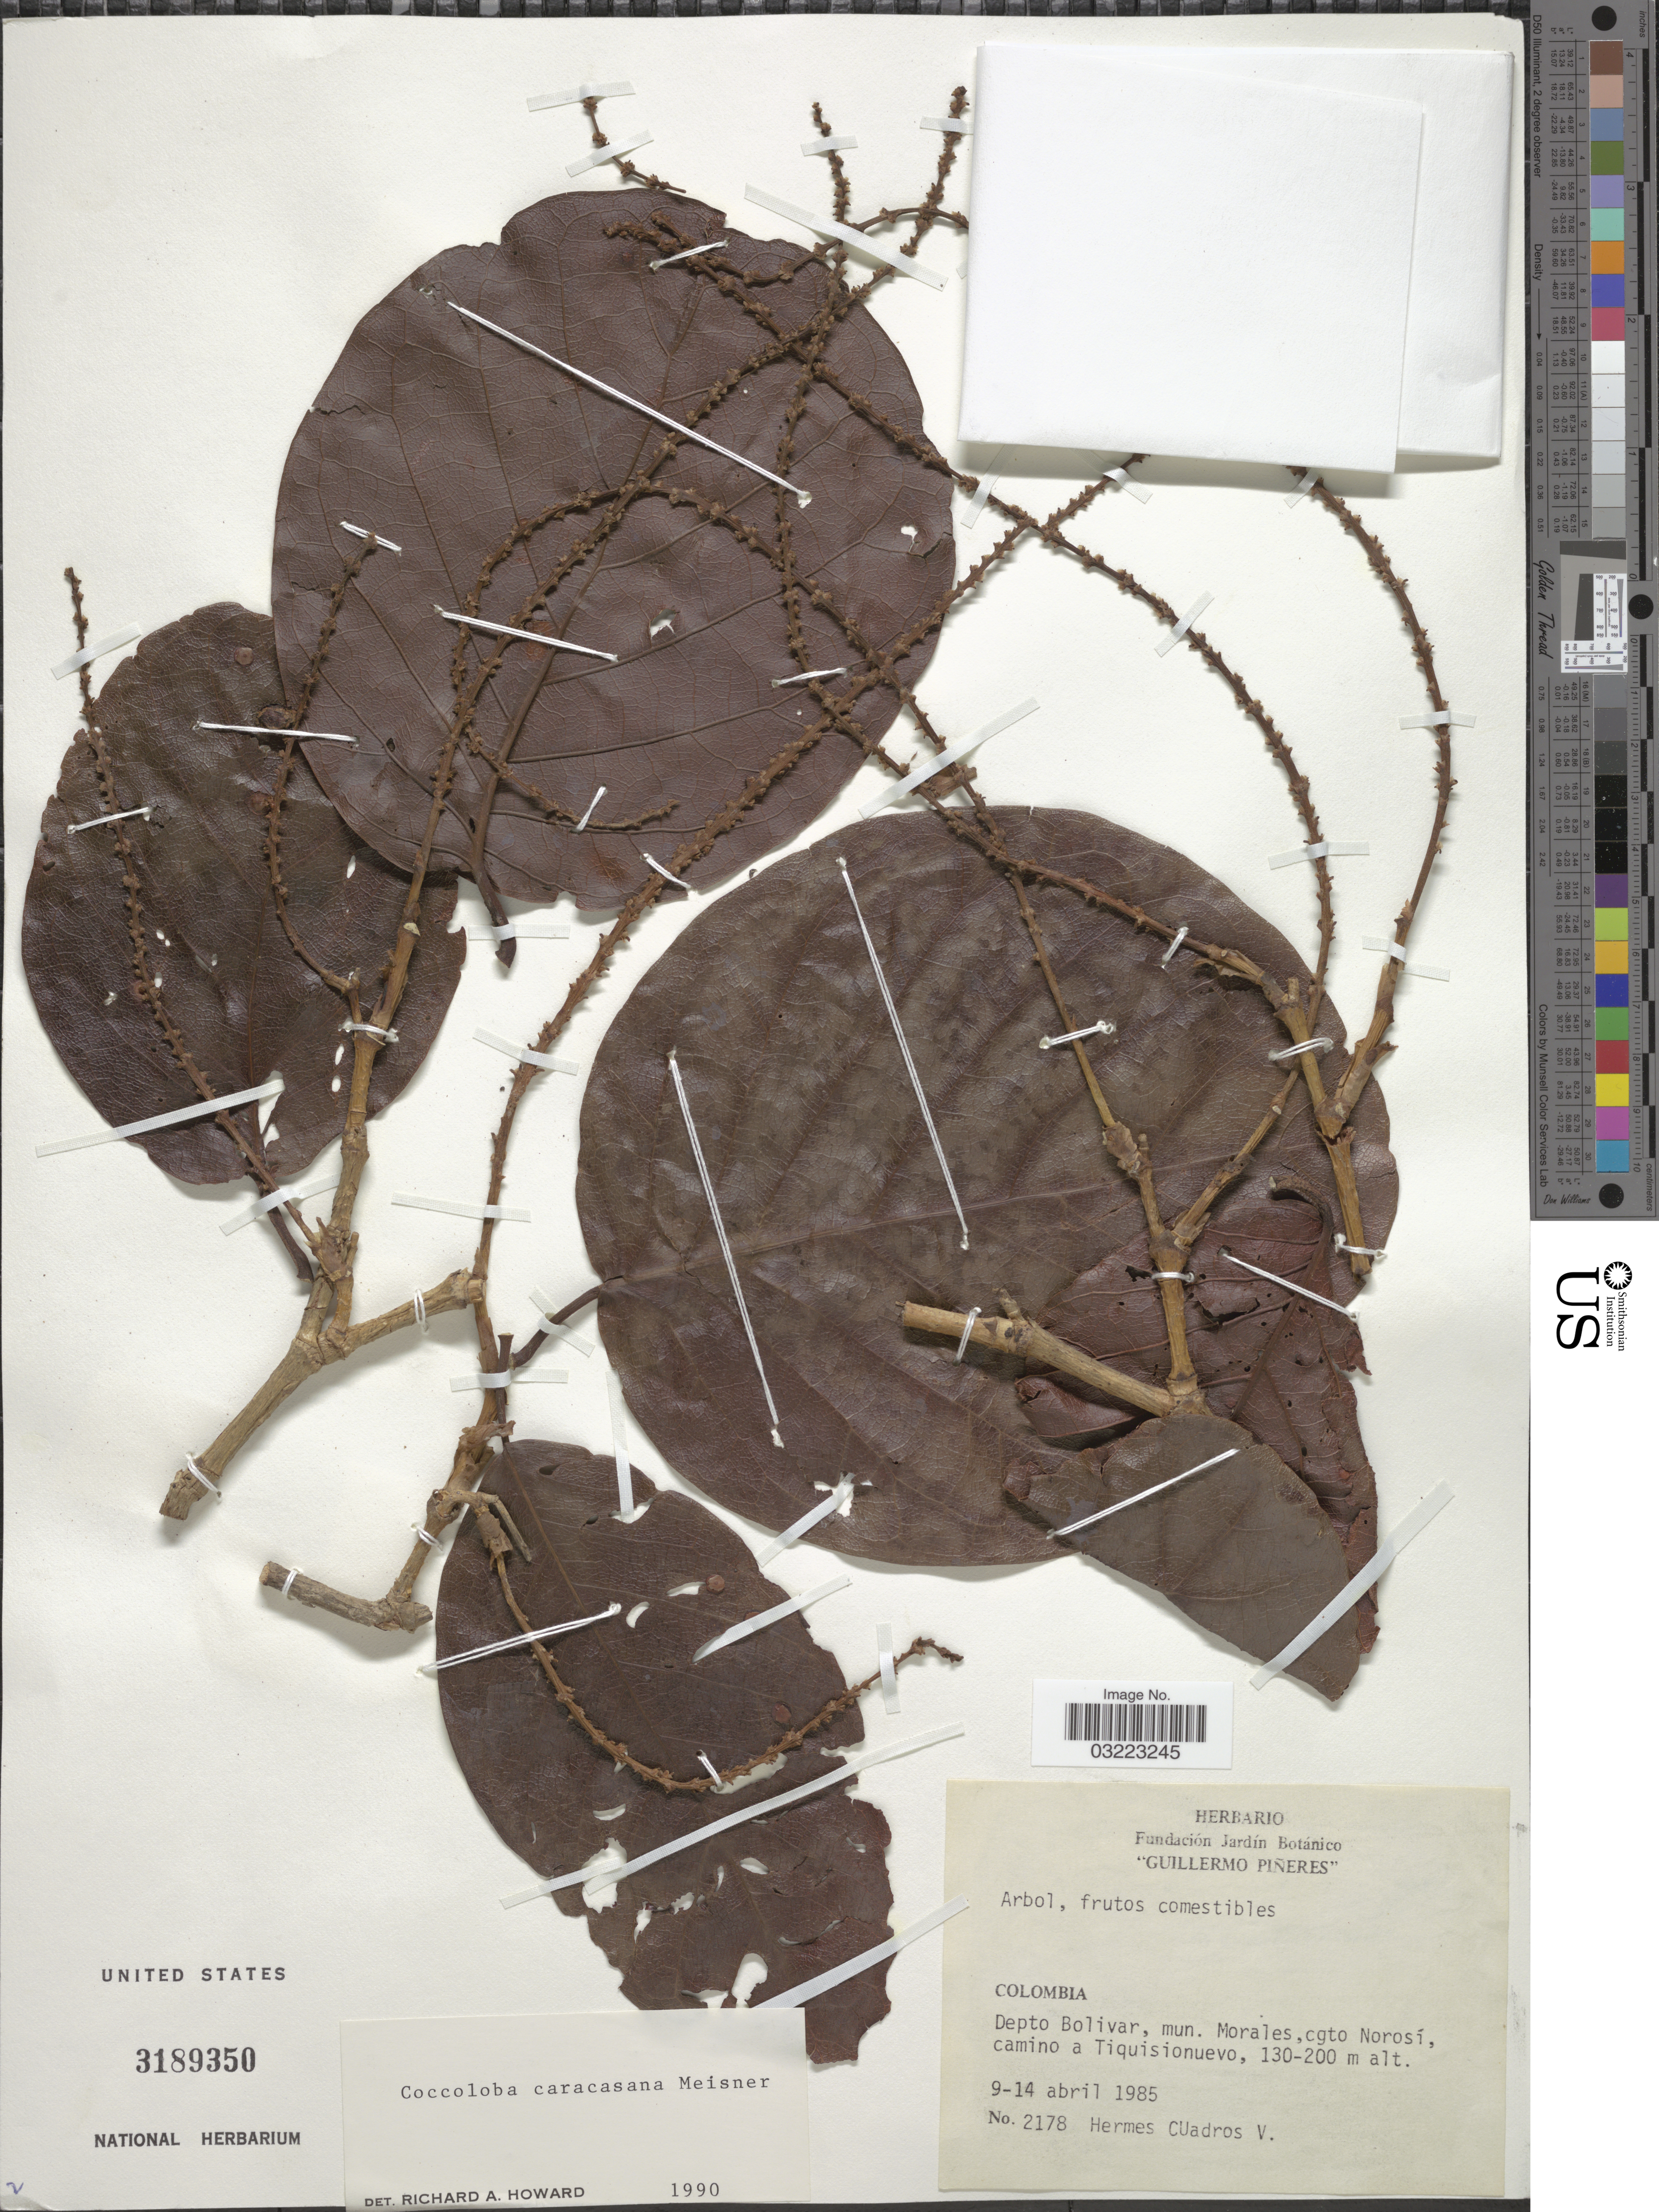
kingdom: Plantae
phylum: Tracheophyta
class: Magnoliopsida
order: Caryophyllales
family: Polygonaceae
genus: Coccoloba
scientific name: Coccoloba caracasana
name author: Meisn.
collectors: H. Cuadros V.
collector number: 2178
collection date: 1985-04-09/1985-04-14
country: Colombia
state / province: Bolívar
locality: Depto Bolivar, mun. Morales, cgto Norosí, camino a Tiquisionuevo.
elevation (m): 130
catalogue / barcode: US 3189350